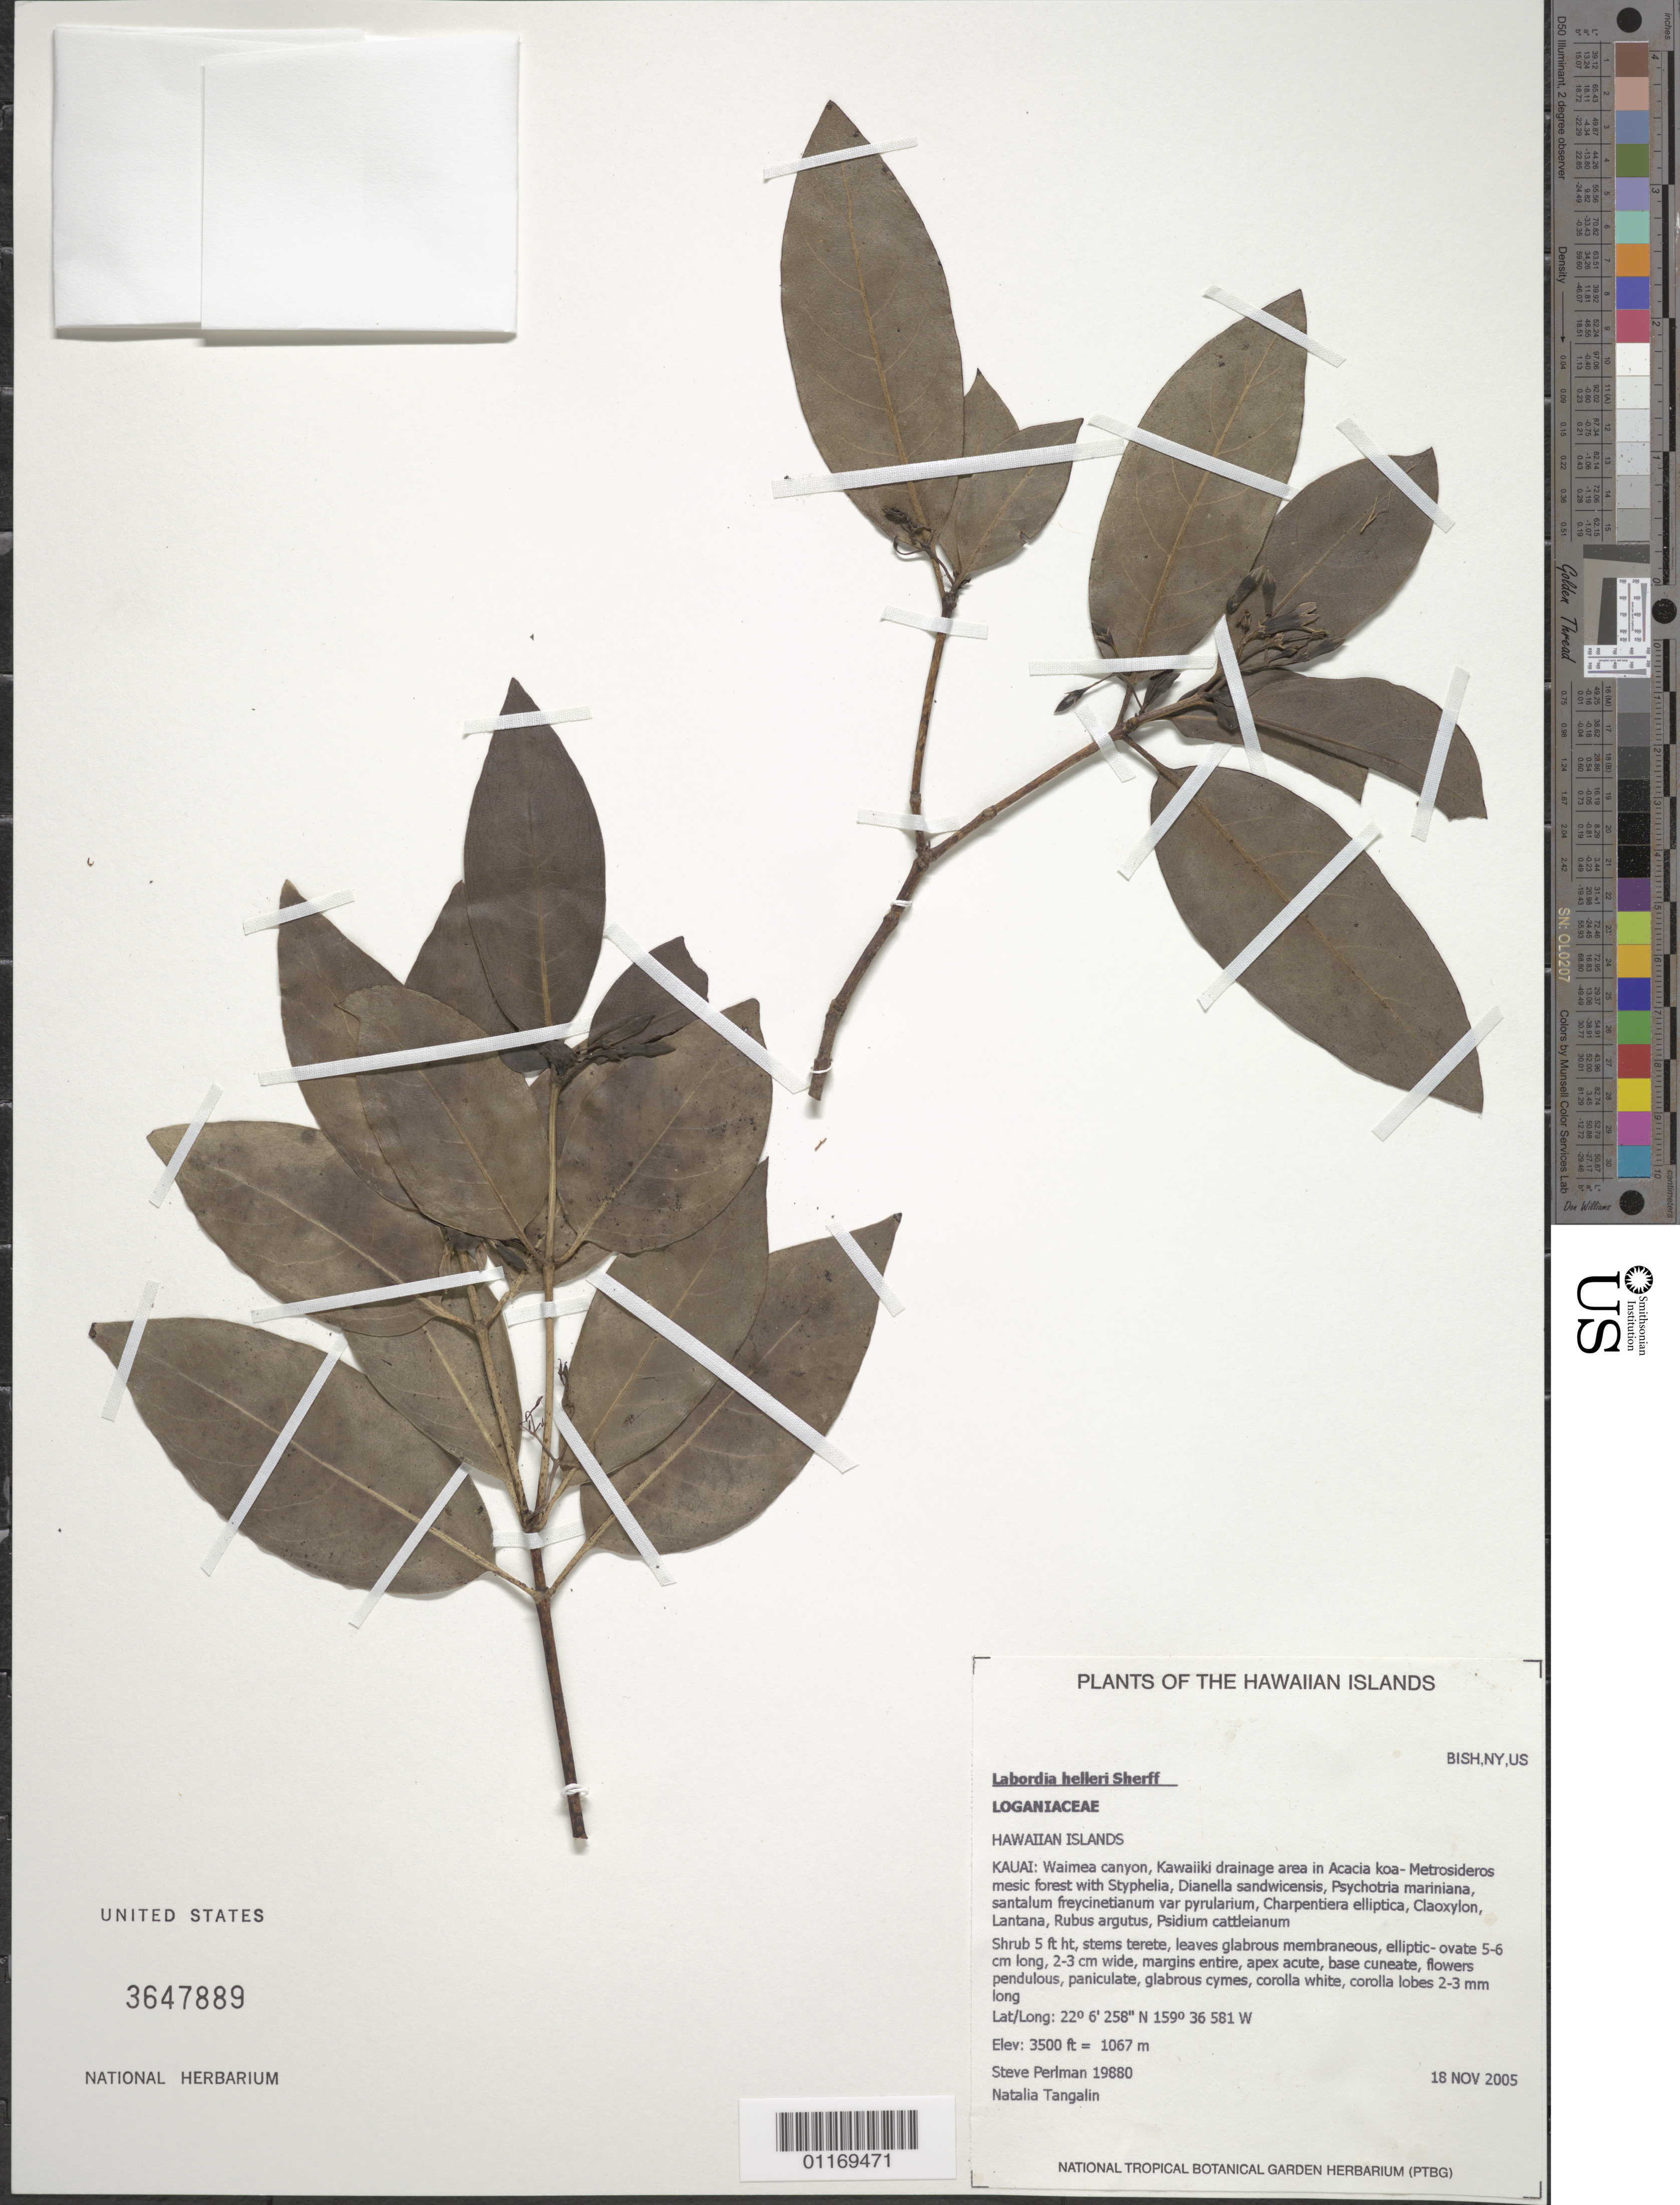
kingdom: Plantae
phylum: Tracheophyta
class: Magnoliopsida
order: Gentianales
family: Loganiaceae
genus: Geniostoma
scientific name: Geniostoma helleri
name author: (Sherff) Byng & Christenh.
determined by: Wagner, W. L., (BOT), Smithsonian Institution - National Museum of Natural History (UNITED STATES)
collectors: S. P. Perlman & N. Tangalin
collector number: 19880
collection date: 2005-11-18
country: United States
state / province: Hawaii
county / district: Kauai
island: Kaua'i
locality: Waimea Canyon, Kawaiiki drainage area.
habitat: Mesic forest.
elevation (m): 1067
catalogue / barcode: US 3647889